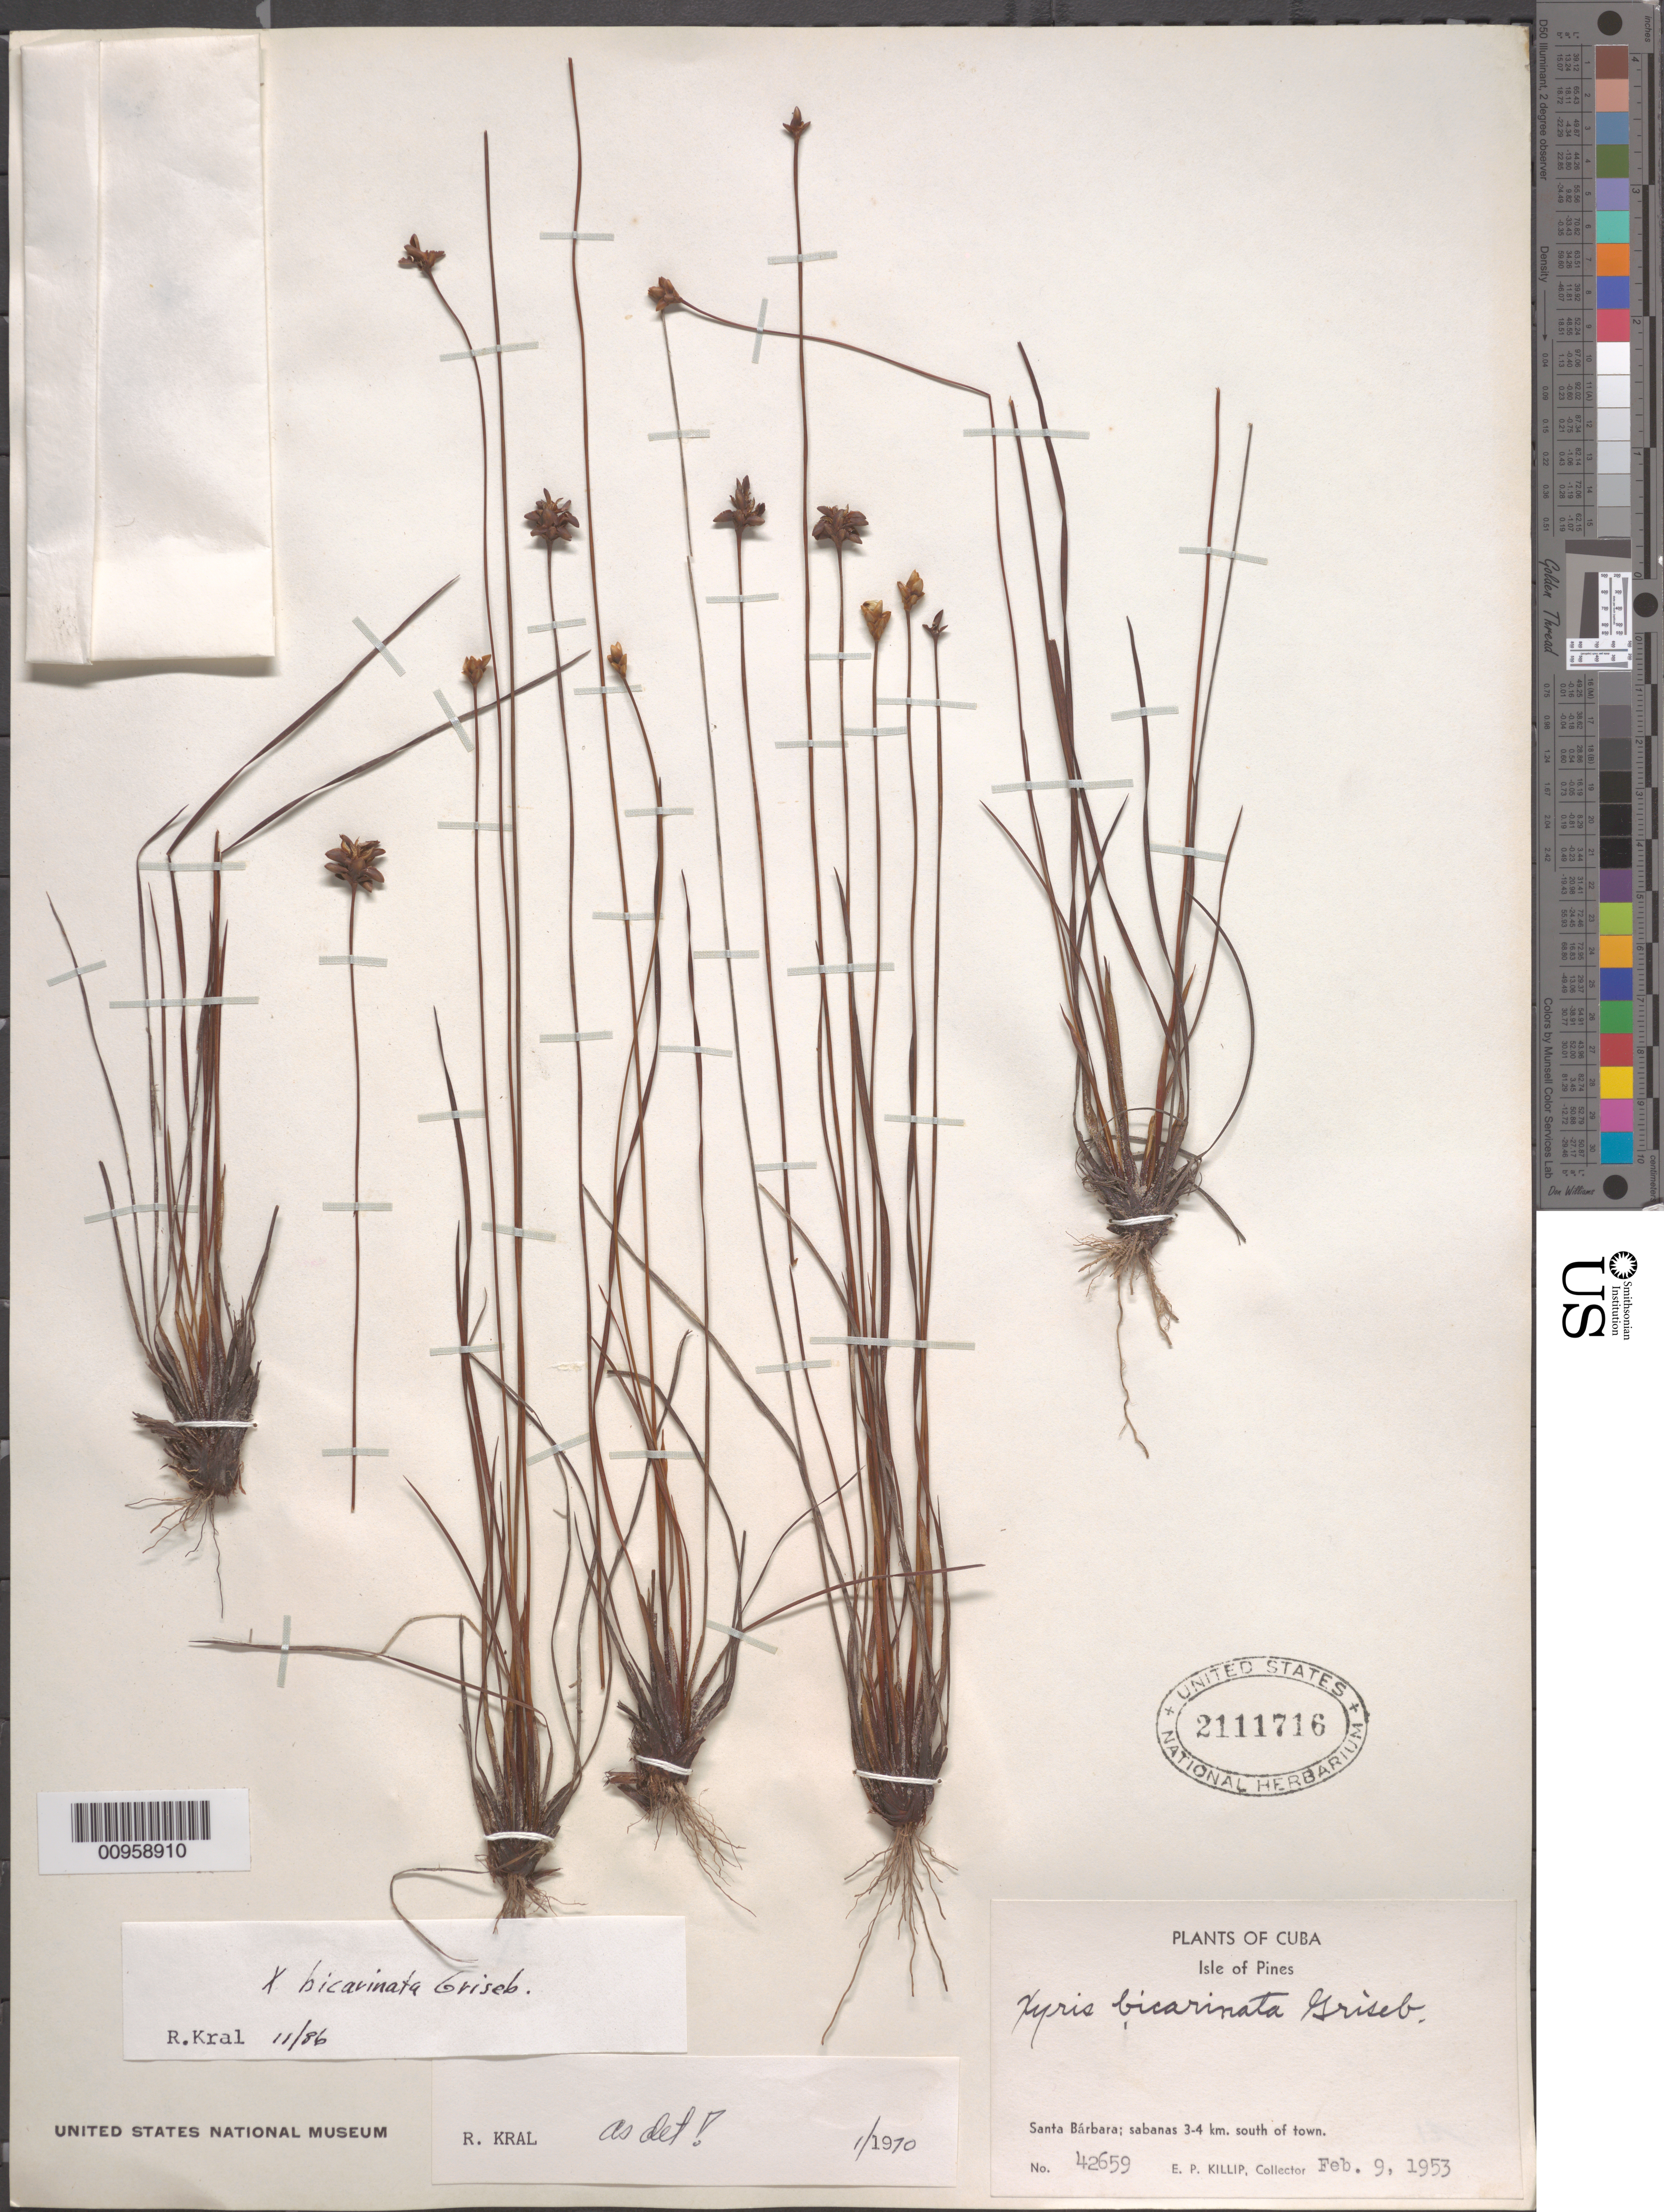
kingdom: Plantae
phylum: Tracheophyta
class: Liliopsida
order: Poales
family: Xyridaceae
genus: Xyris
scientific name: Xyris bicarinata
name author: Griseb.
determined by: Kral, Robert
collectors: E. P. Killip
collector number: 42659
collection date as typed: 09 Feb 1953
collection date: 1953-02-09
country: Cuba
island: Isla de la Juventud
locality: Isle of Pines, Santa Bárbara, 3-4 km south of town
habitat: Sabanas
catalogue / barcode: US 2111716